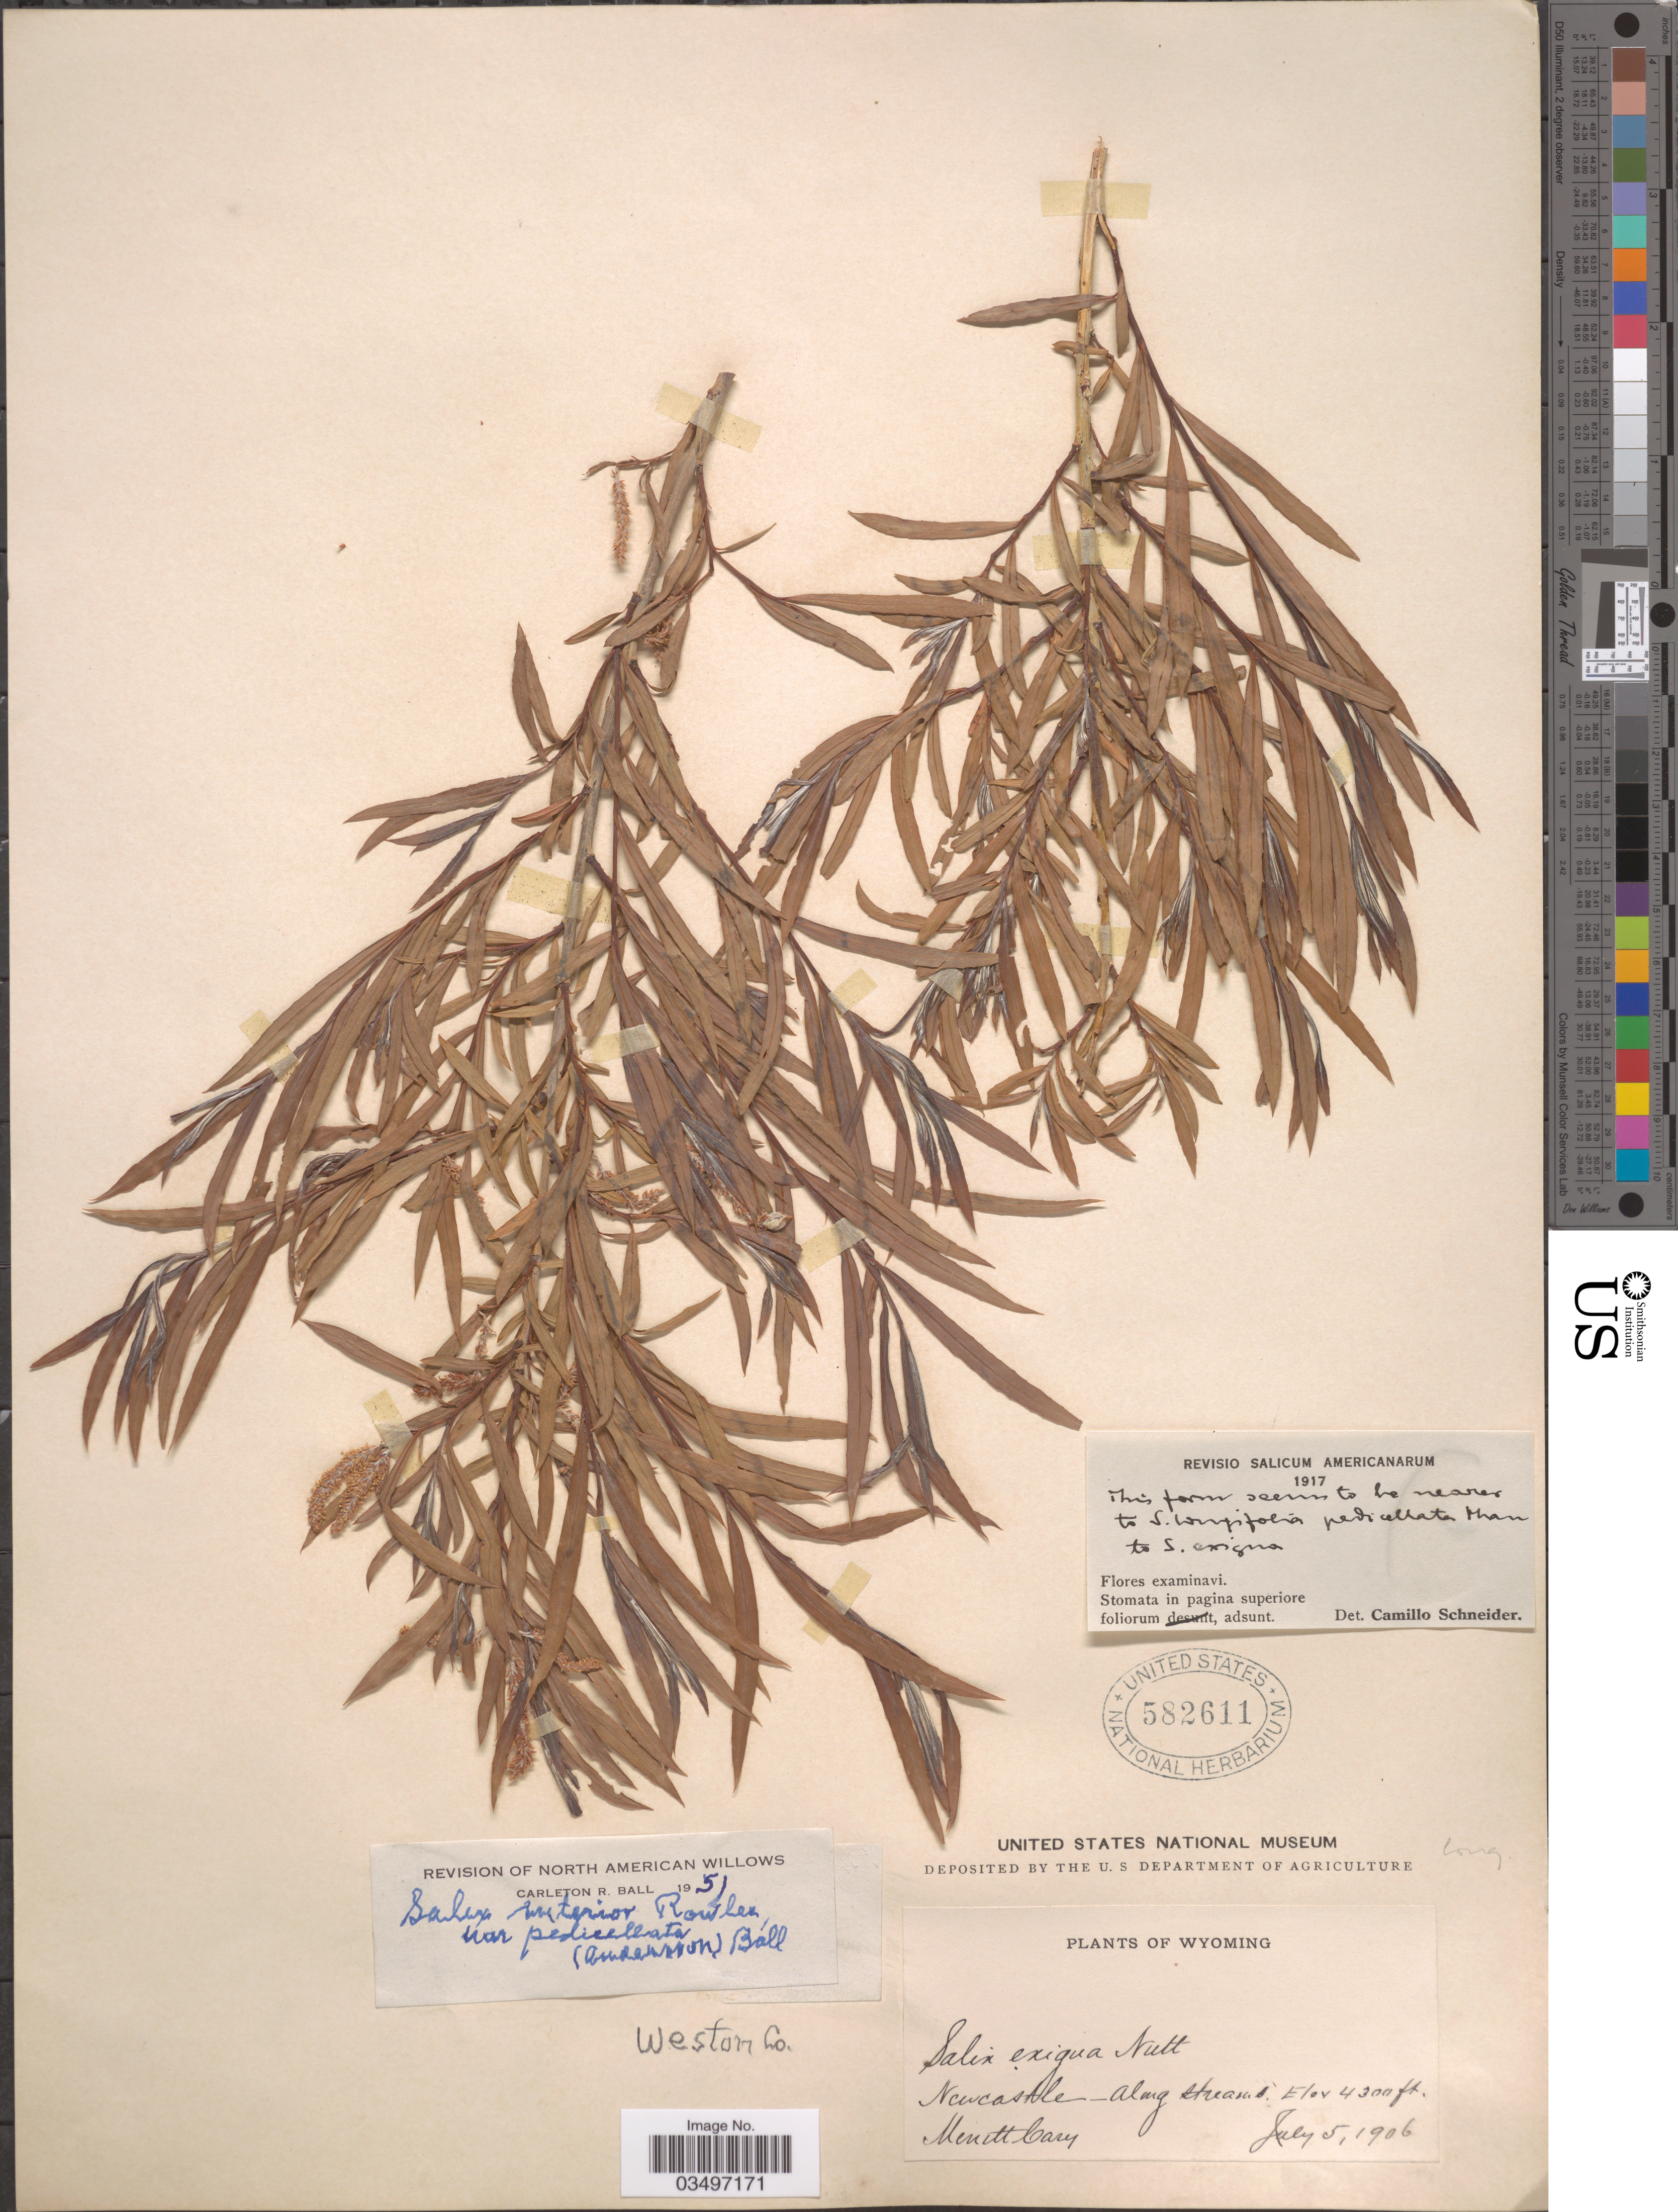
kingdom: Plantae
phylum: Tracheophyta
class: Magnoliopsida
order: Malpighiales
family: Salicaceae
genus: Salix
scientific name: Salix exigua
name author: Nutt.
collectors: M. Cary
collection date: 1906-07-05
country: United States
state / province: Wyoming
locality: New castle along streams.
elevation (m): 1311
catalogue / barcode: US 582611